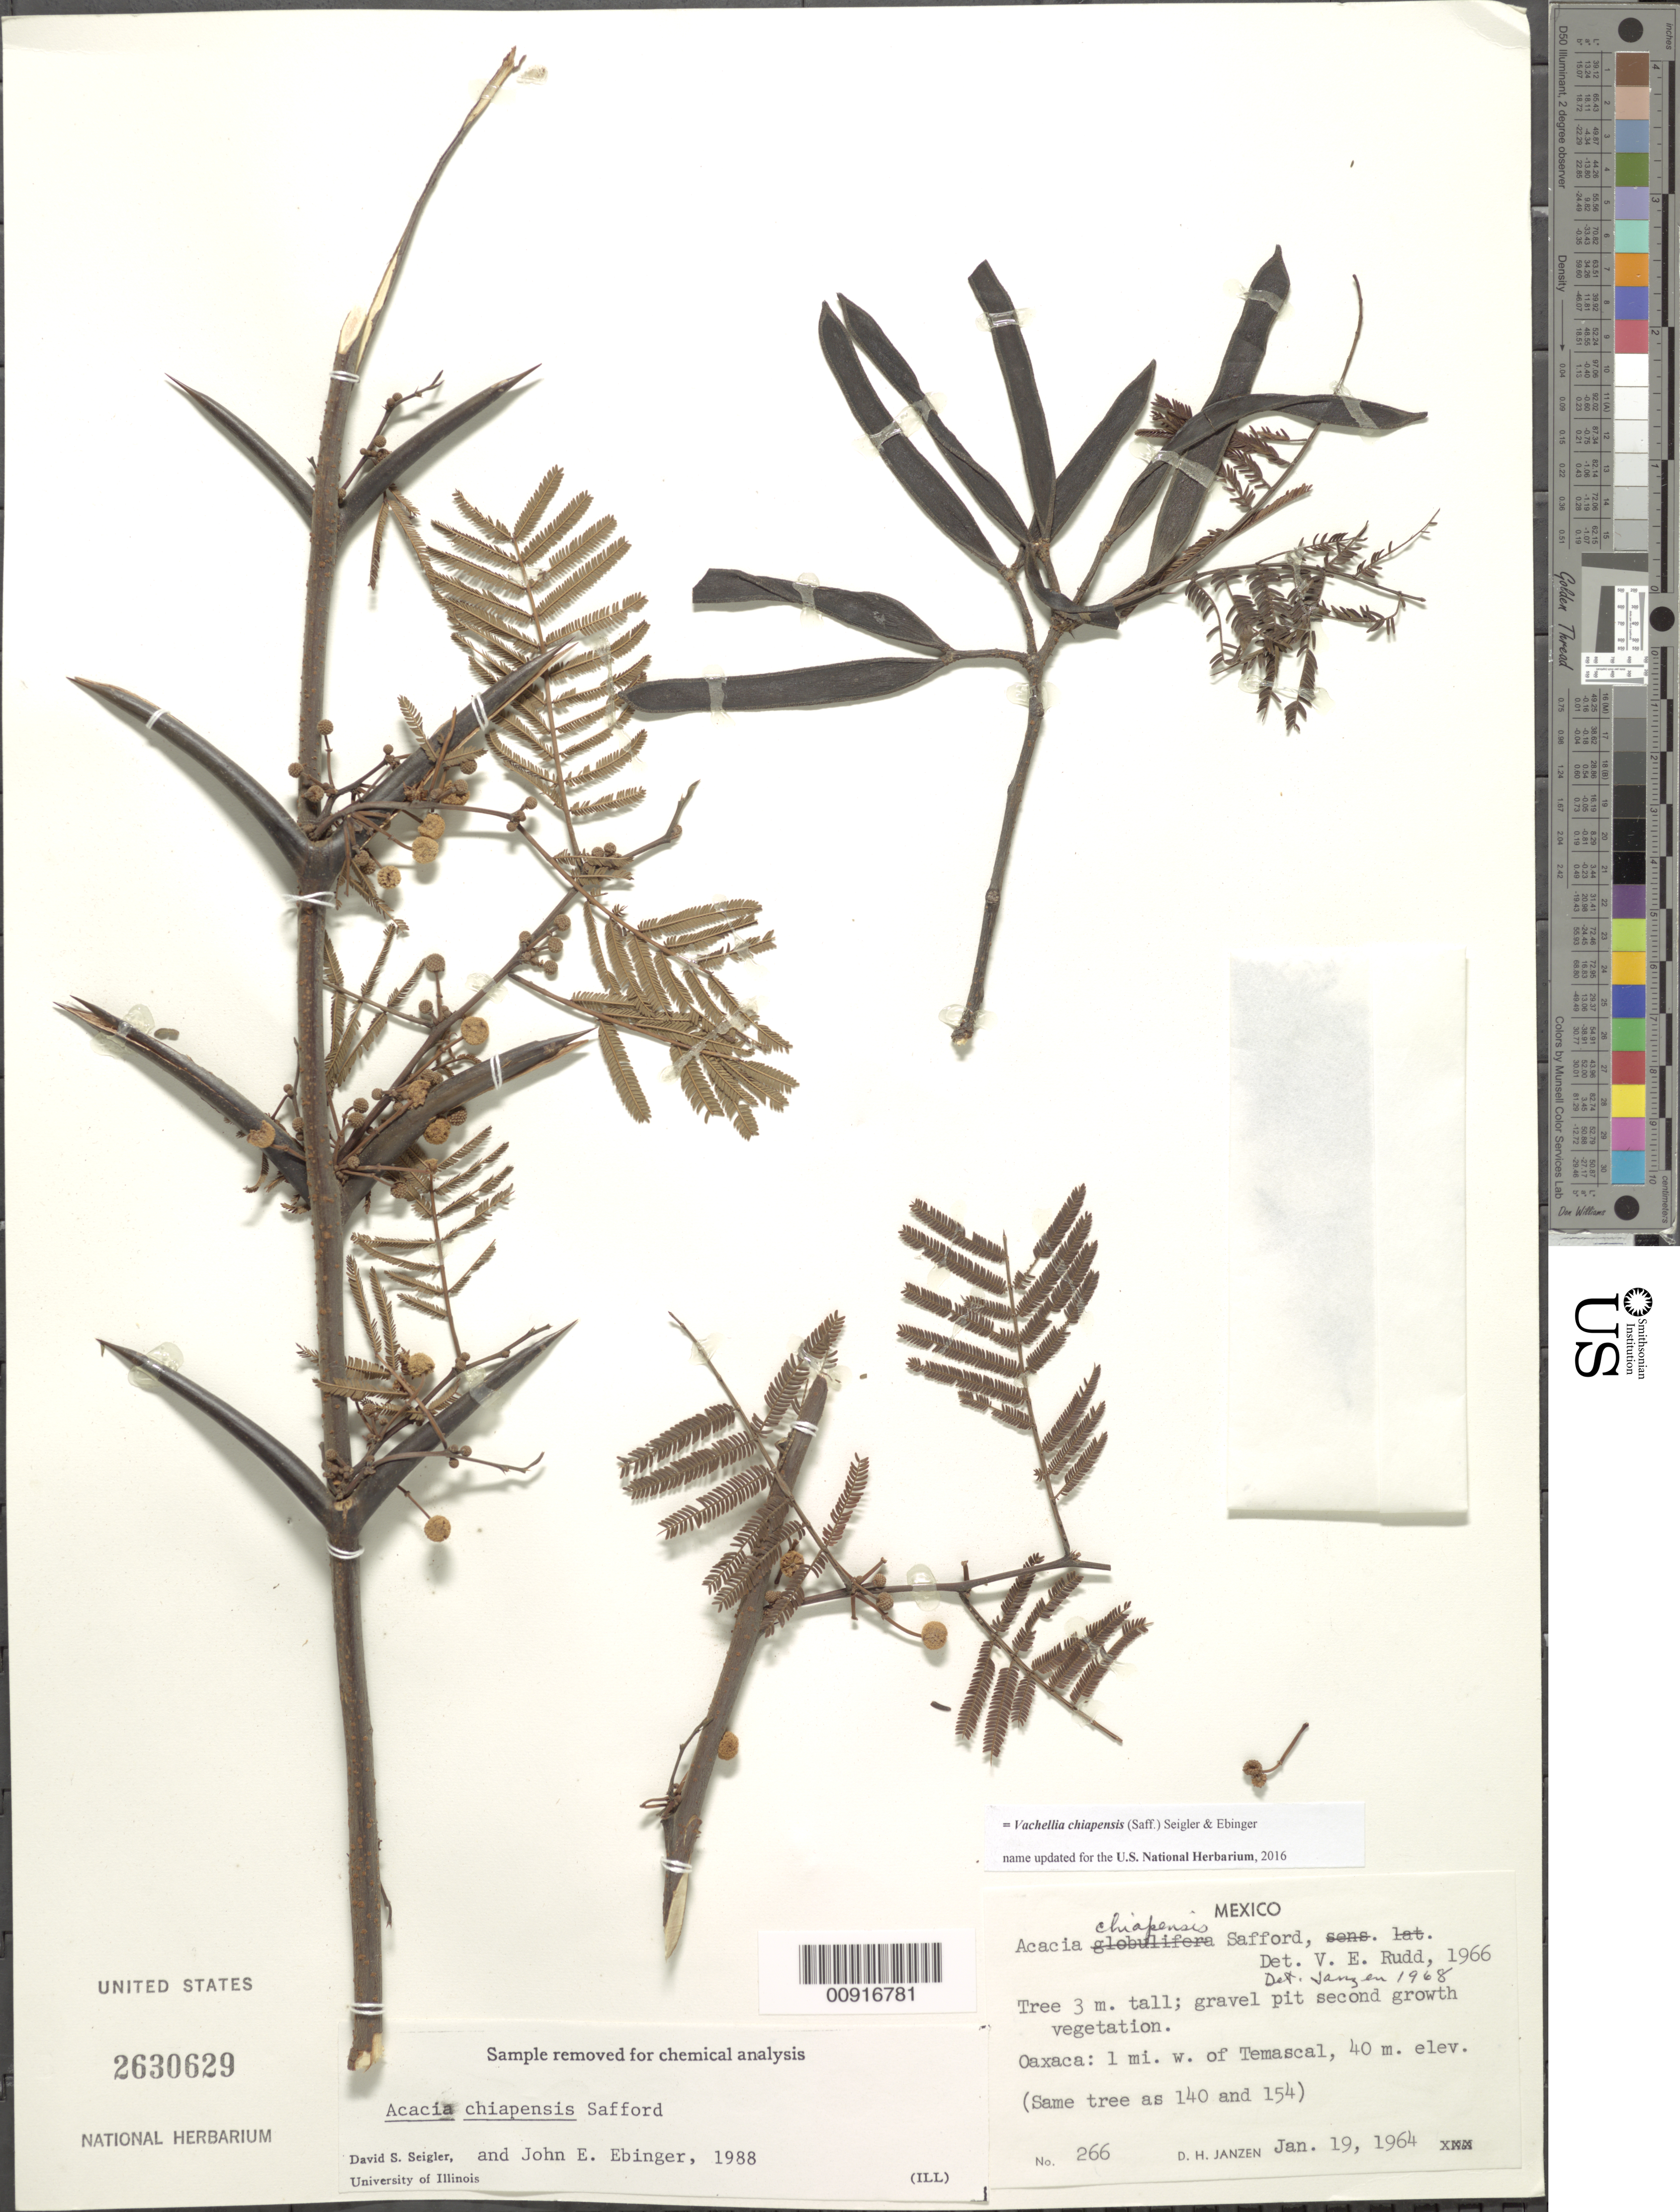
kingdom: Plantae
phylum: Tracheophyta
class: Magnoliopsida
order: Fabales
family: Fabaceae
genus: Vachellia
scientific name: Vachellia chiapensis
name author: (Saff.) Seigler & Ebinger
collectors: D. Janzen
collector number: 266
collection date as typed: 19 Jan 1964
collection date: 1964-01-19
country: Mexico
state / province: Oaxaca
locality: Oaxaca: 1 mi. west of Temascal.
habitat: Gravel pit second growth vegetation.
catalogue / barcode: US 2630629